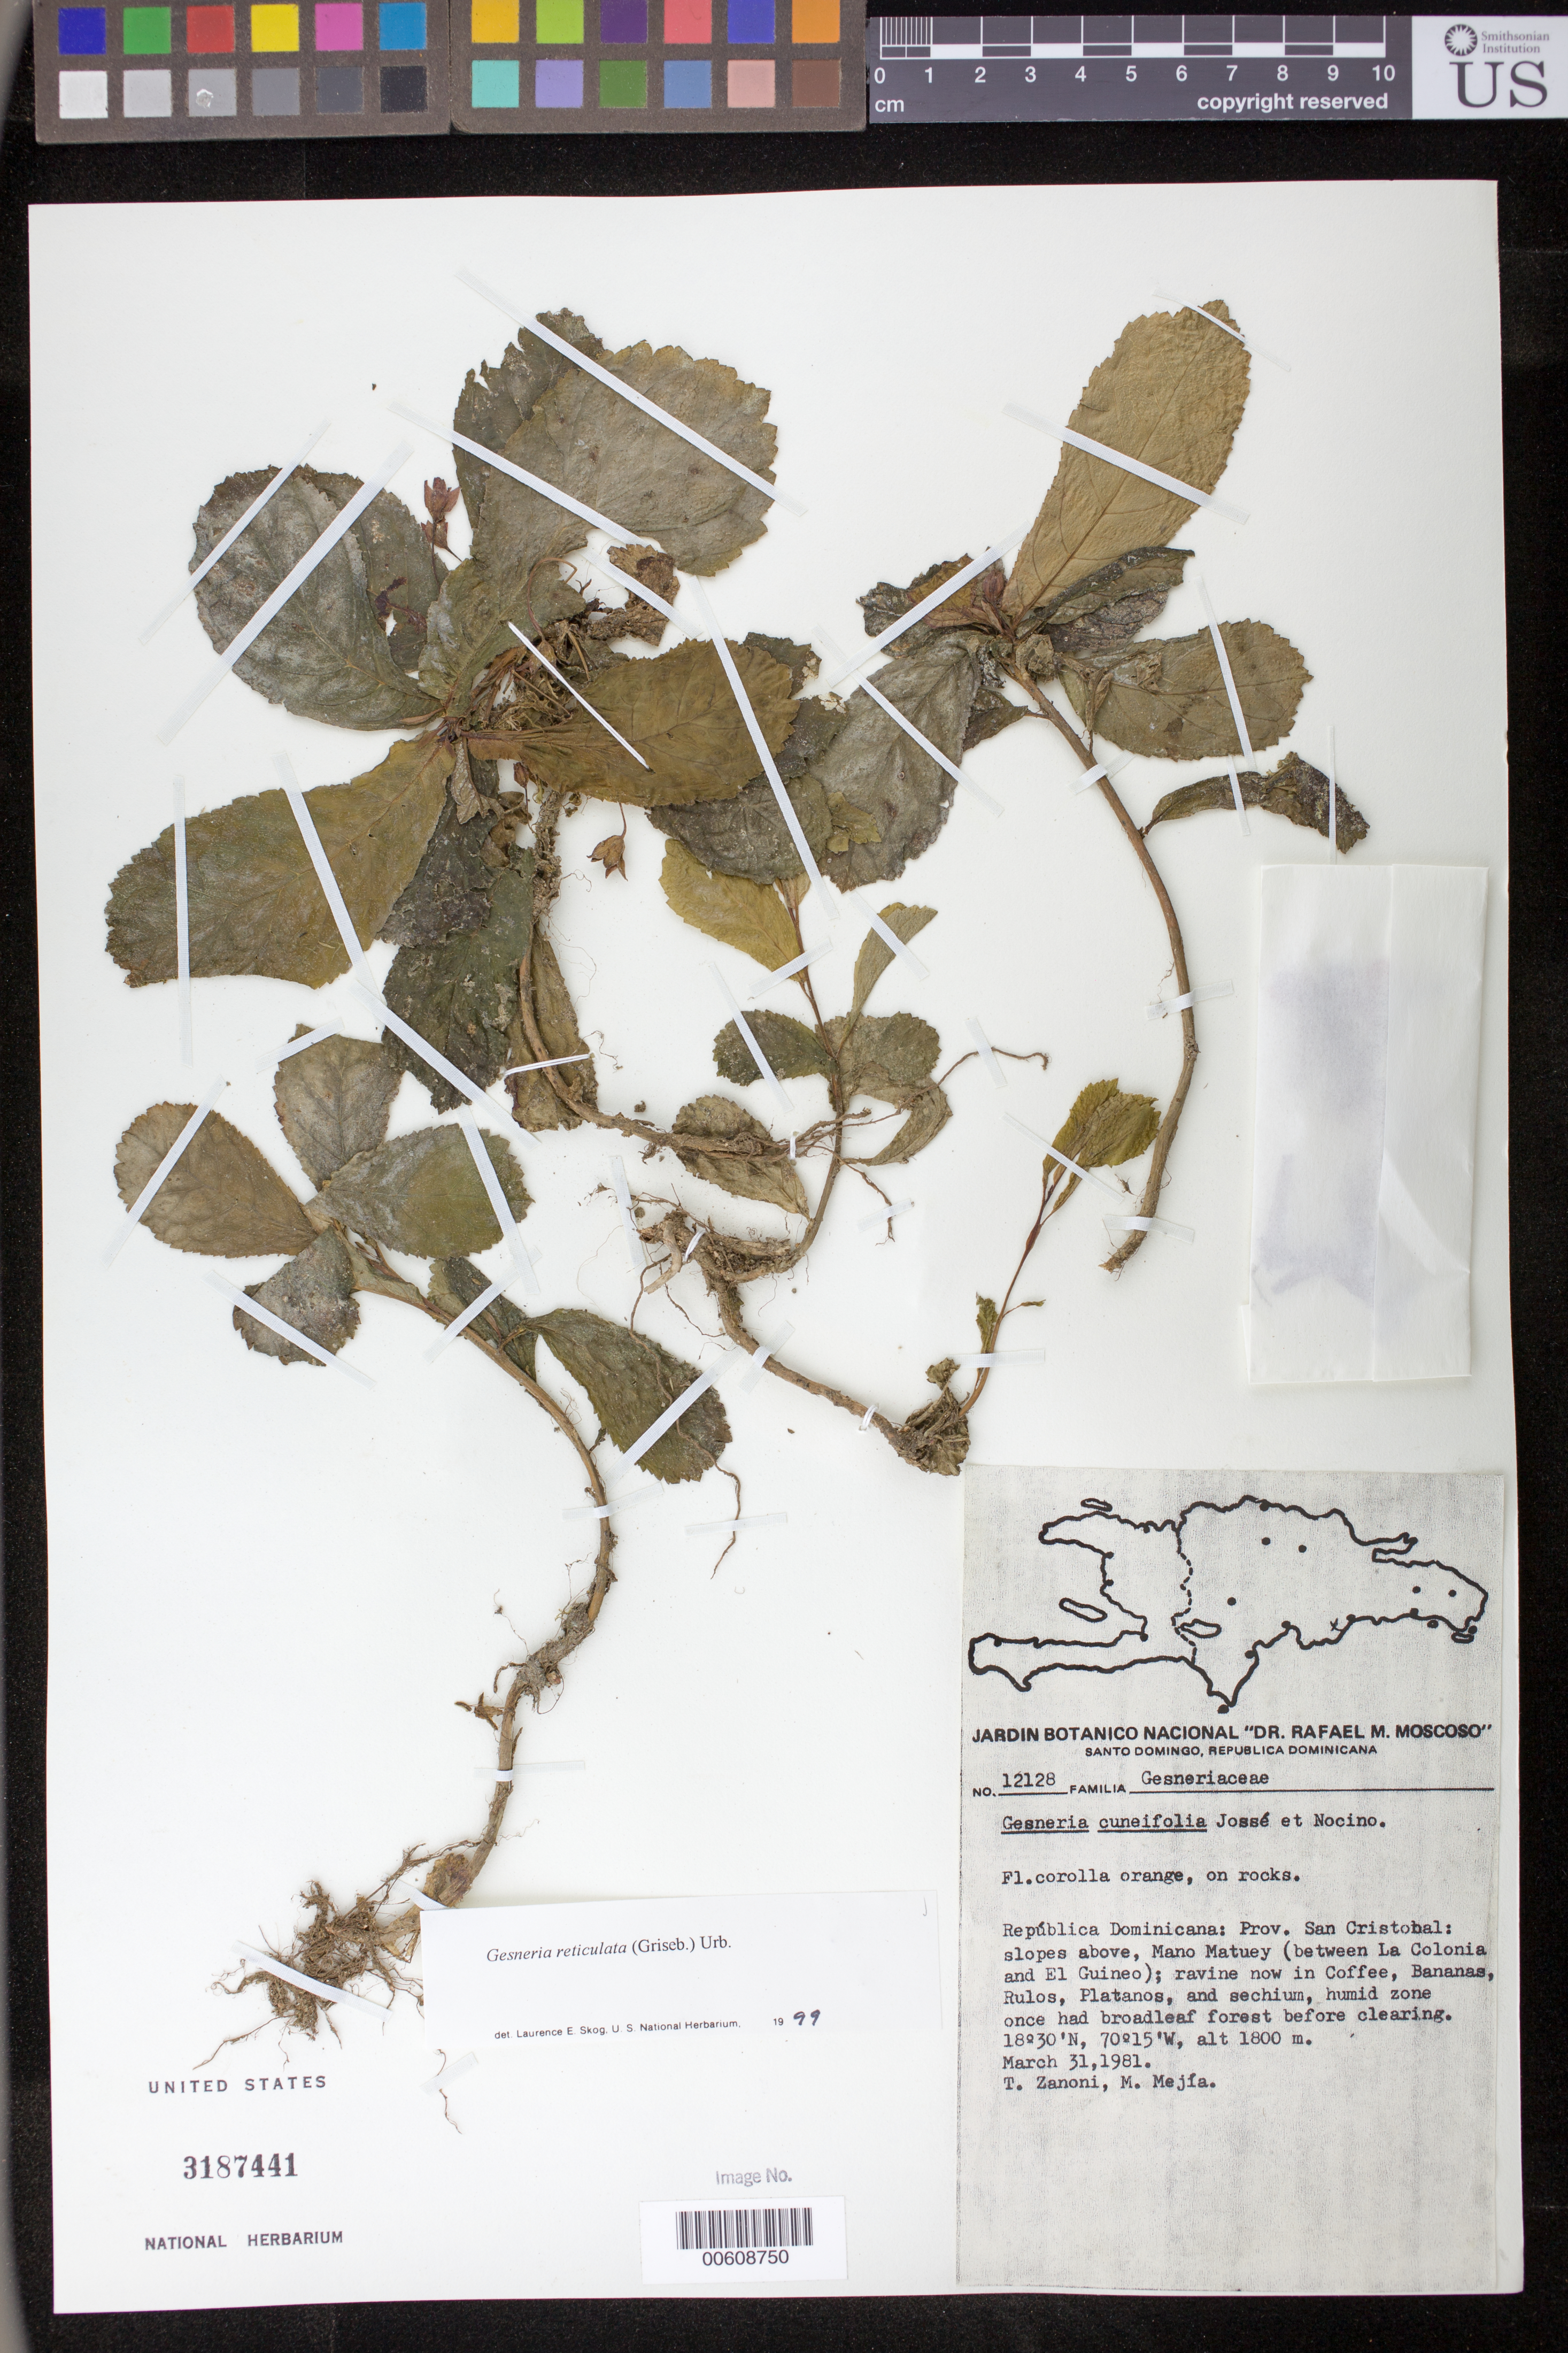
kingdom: Plantae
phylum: Tracheophyta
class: Magnoliopsida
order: Lamiales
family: Gesneriaceae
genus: Gesneria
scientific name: Gesneria reticulata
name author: (Griseb.) Urb.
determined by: Skog, Laurence E.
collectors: T. A. Zanoni & M. Mejia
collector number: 12128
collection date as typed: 31 Mar 1981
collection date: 1981-03-31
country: Dominican Republic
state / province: San Cristóbal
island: Hispaniola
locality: Slopes above Mano Matuey (between La Colonia and El Guineo)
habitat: Ravine now in coffee, bananas, rulos, platanos, and sechium, humid zone once had broadleaf forest before clearing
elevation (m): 1800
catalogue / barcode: US 3187441